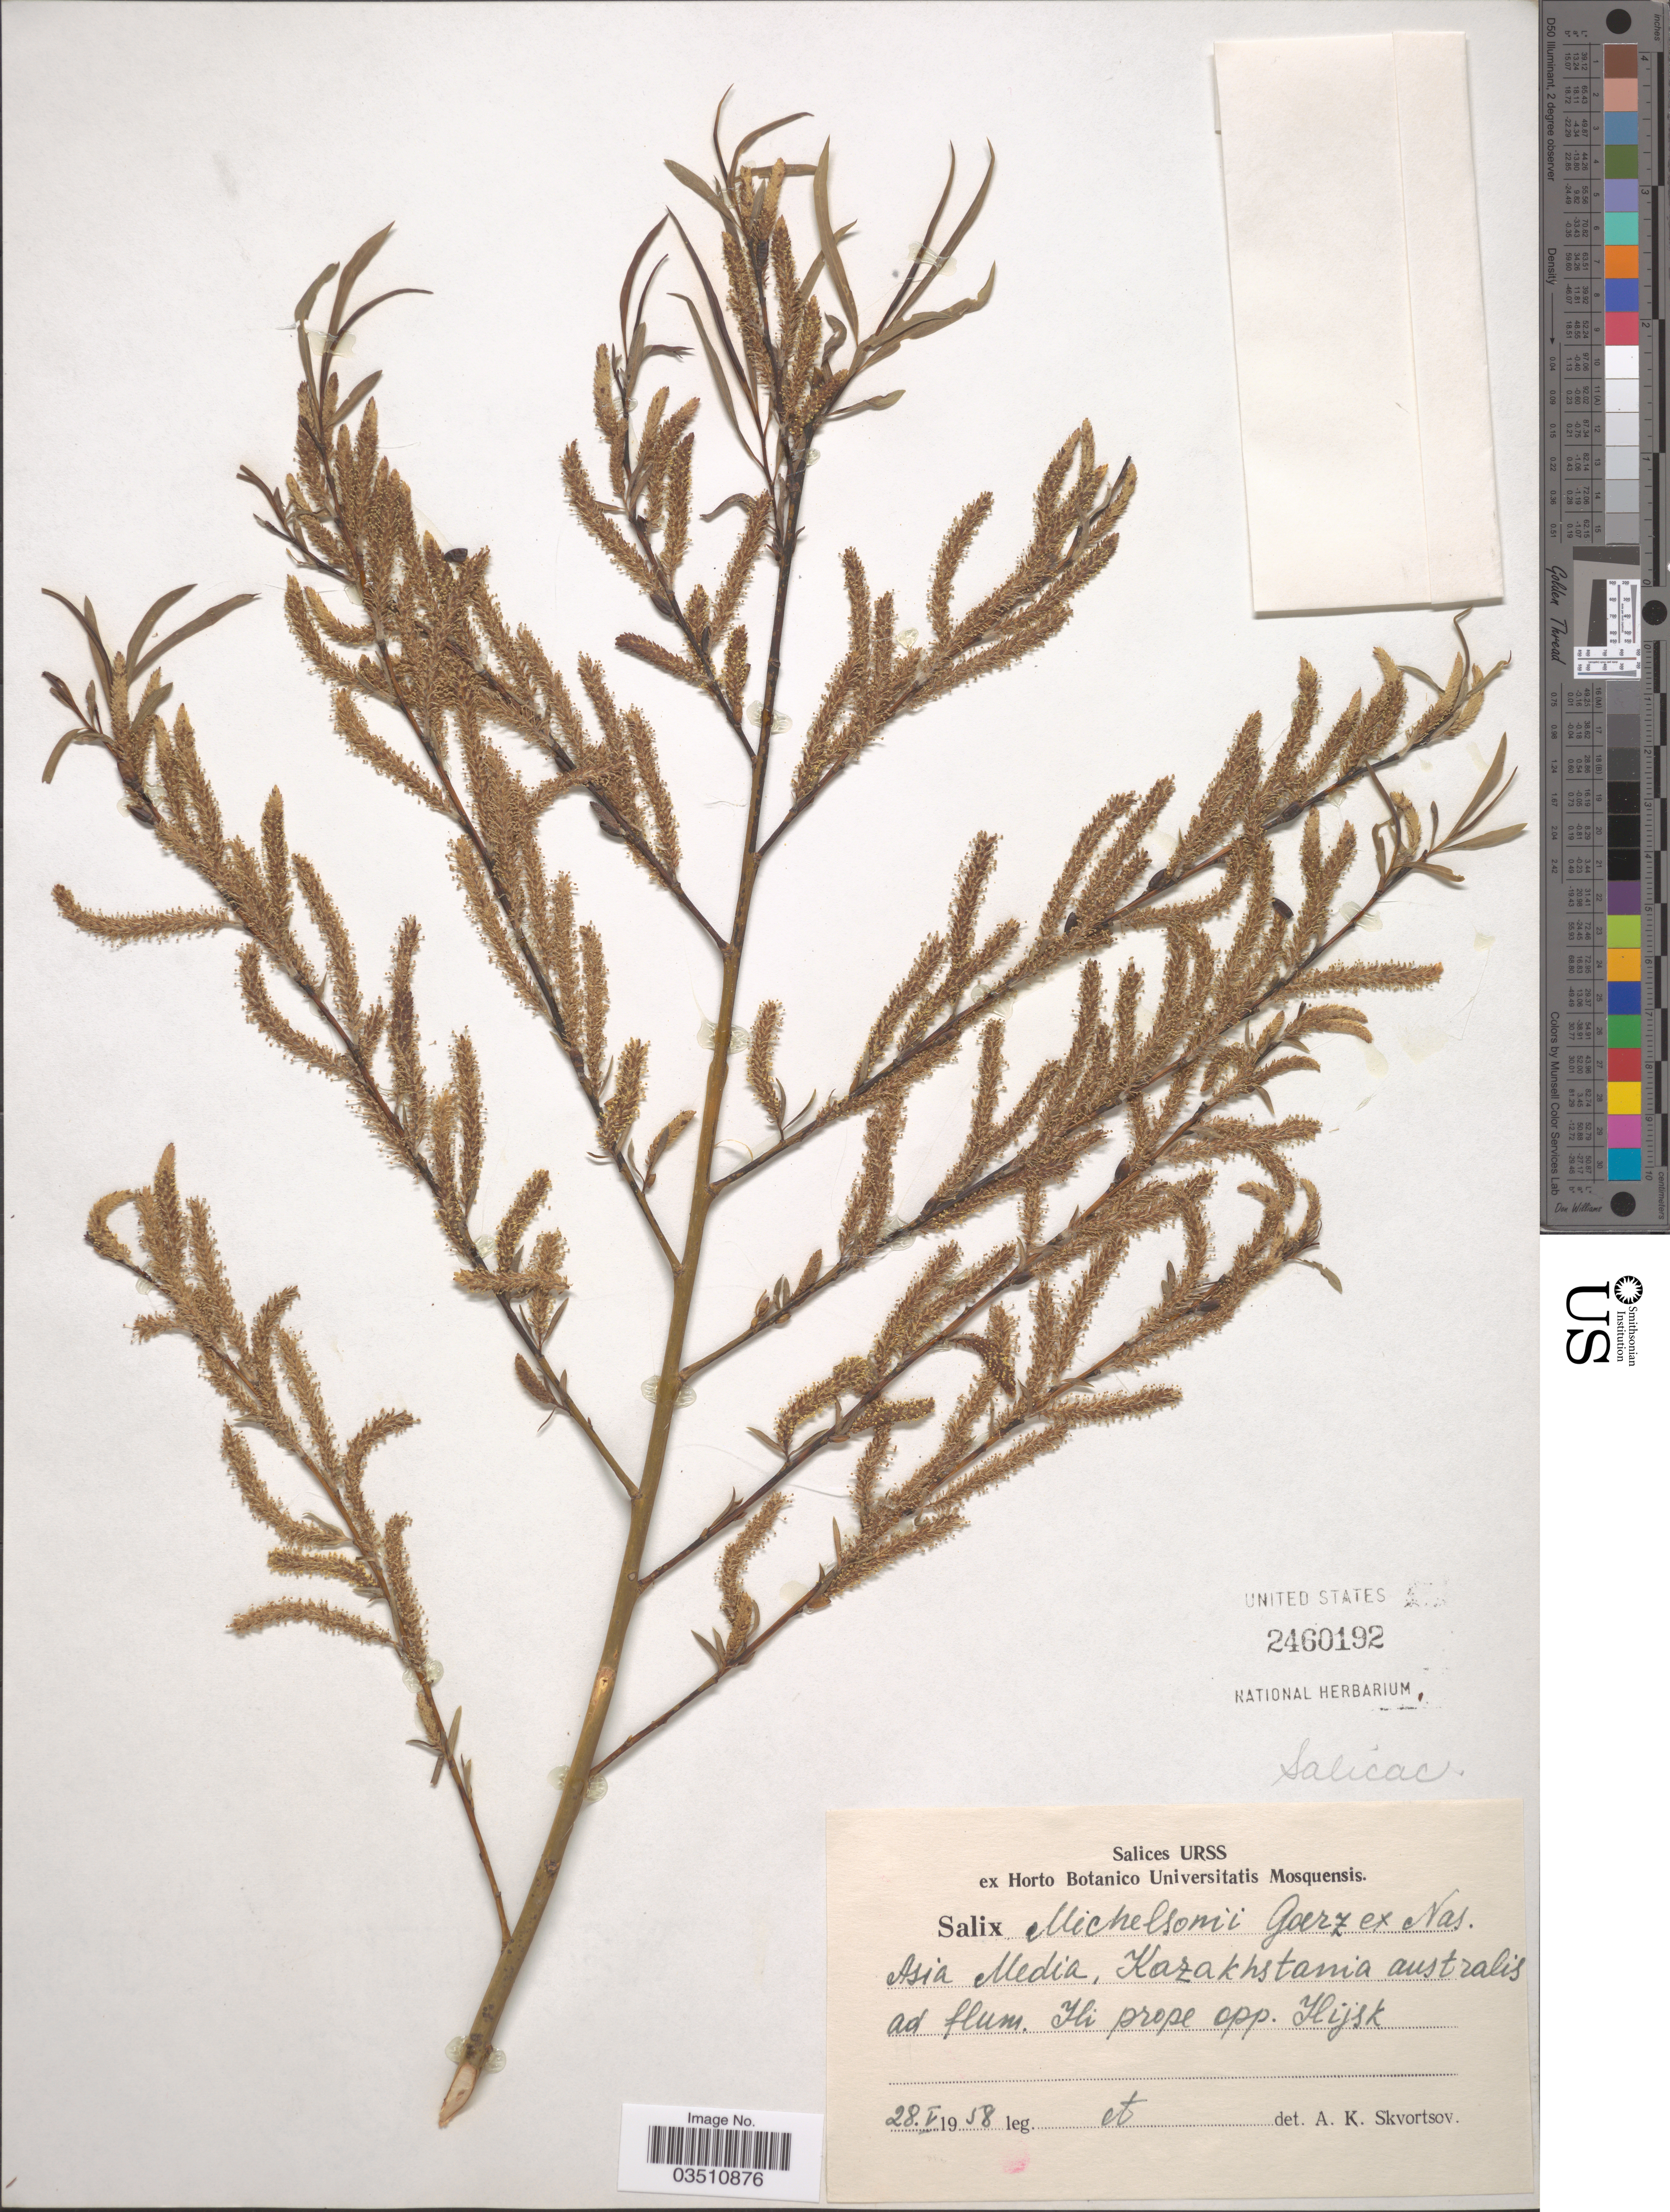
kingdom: Plantae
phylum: Tracheophyta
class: Magnoliopsida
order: Malpighiales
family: Salicaceae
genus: Salix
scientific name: Salix michelsonii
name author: Goerz ex Nasarow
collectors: A. K. Skvortsov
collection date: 1958-05-28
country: Kazakhstan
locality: Asia Media, Kazakhstania australis ad flum. Ili prope opp. Ilijsk.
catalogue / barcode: US 2460192